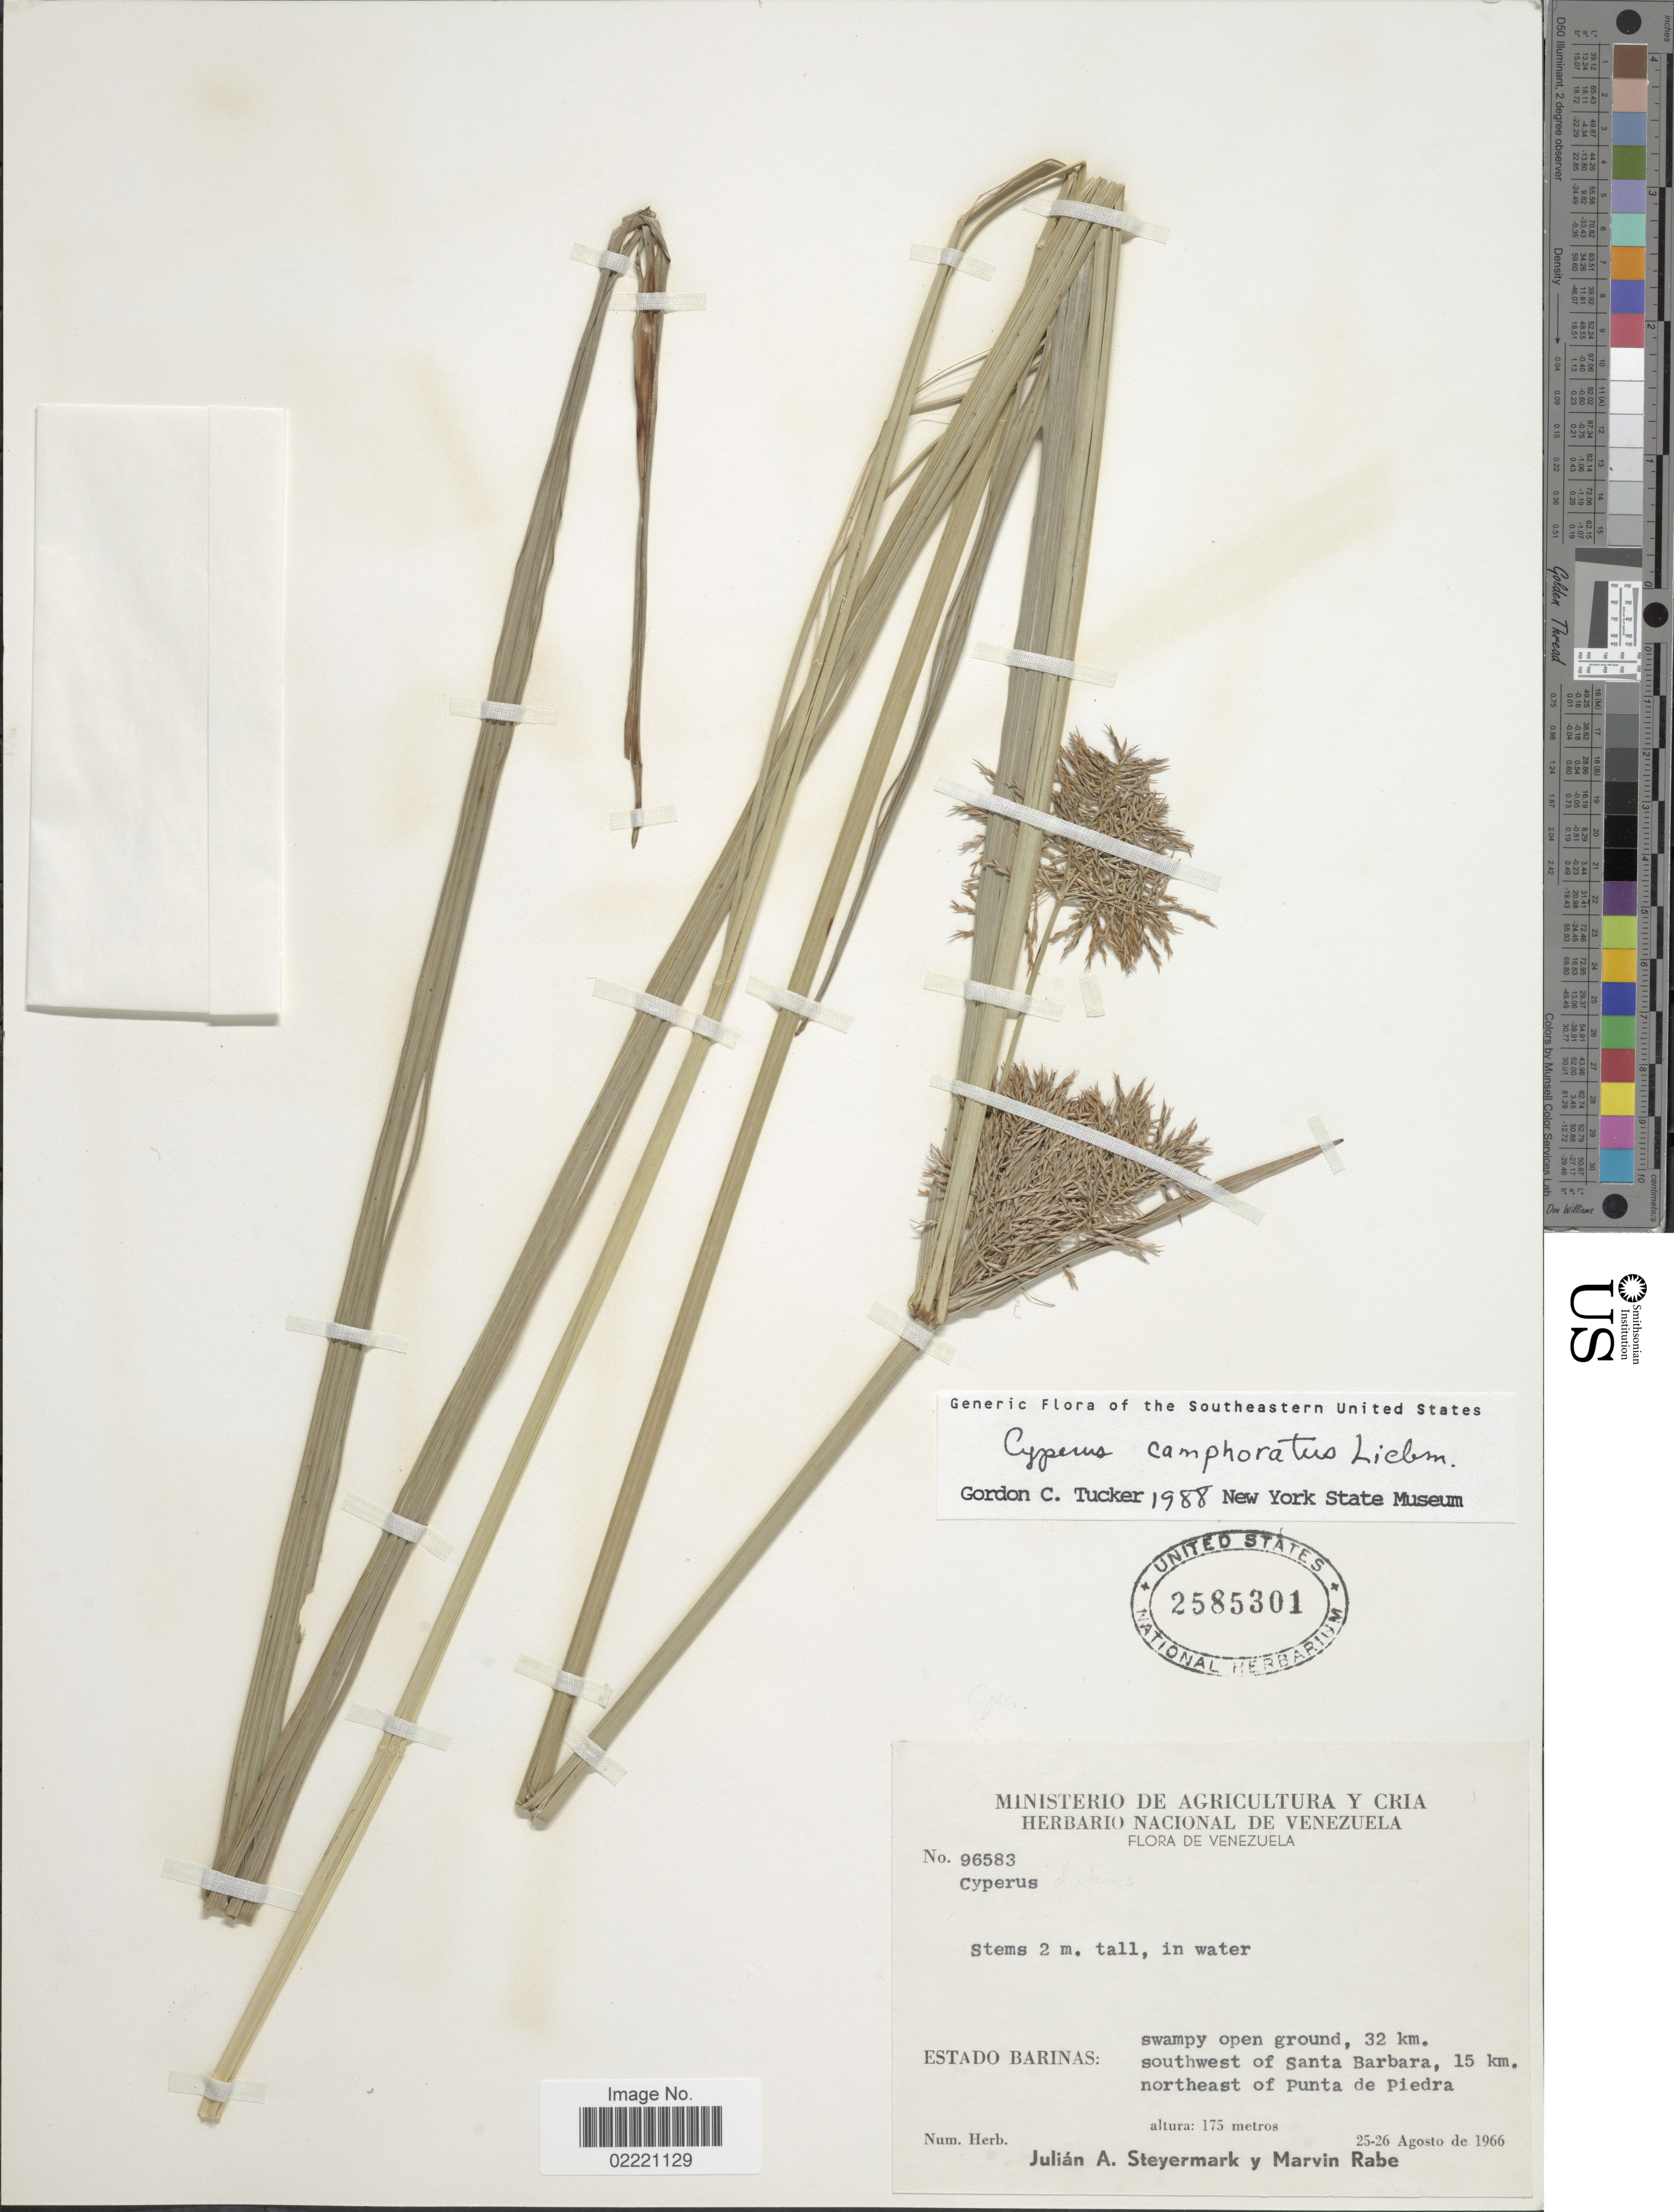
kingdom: Plantae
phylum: Tracheophyta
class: Liliopsida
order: Poales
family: Cyperaceae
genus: Cyperus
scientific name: Cyperus camphoratus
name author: Liebm.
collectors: J. Steyermark & M. Rabe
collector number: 96583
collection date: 1966-08-25/1966-08-26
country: Venezuela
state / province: Barinas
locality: Swampy open road, 32 km. southwest of Santa Barbara, 15 km. northeast of Punta de Piedra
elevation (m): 175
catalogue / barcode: US 2585301